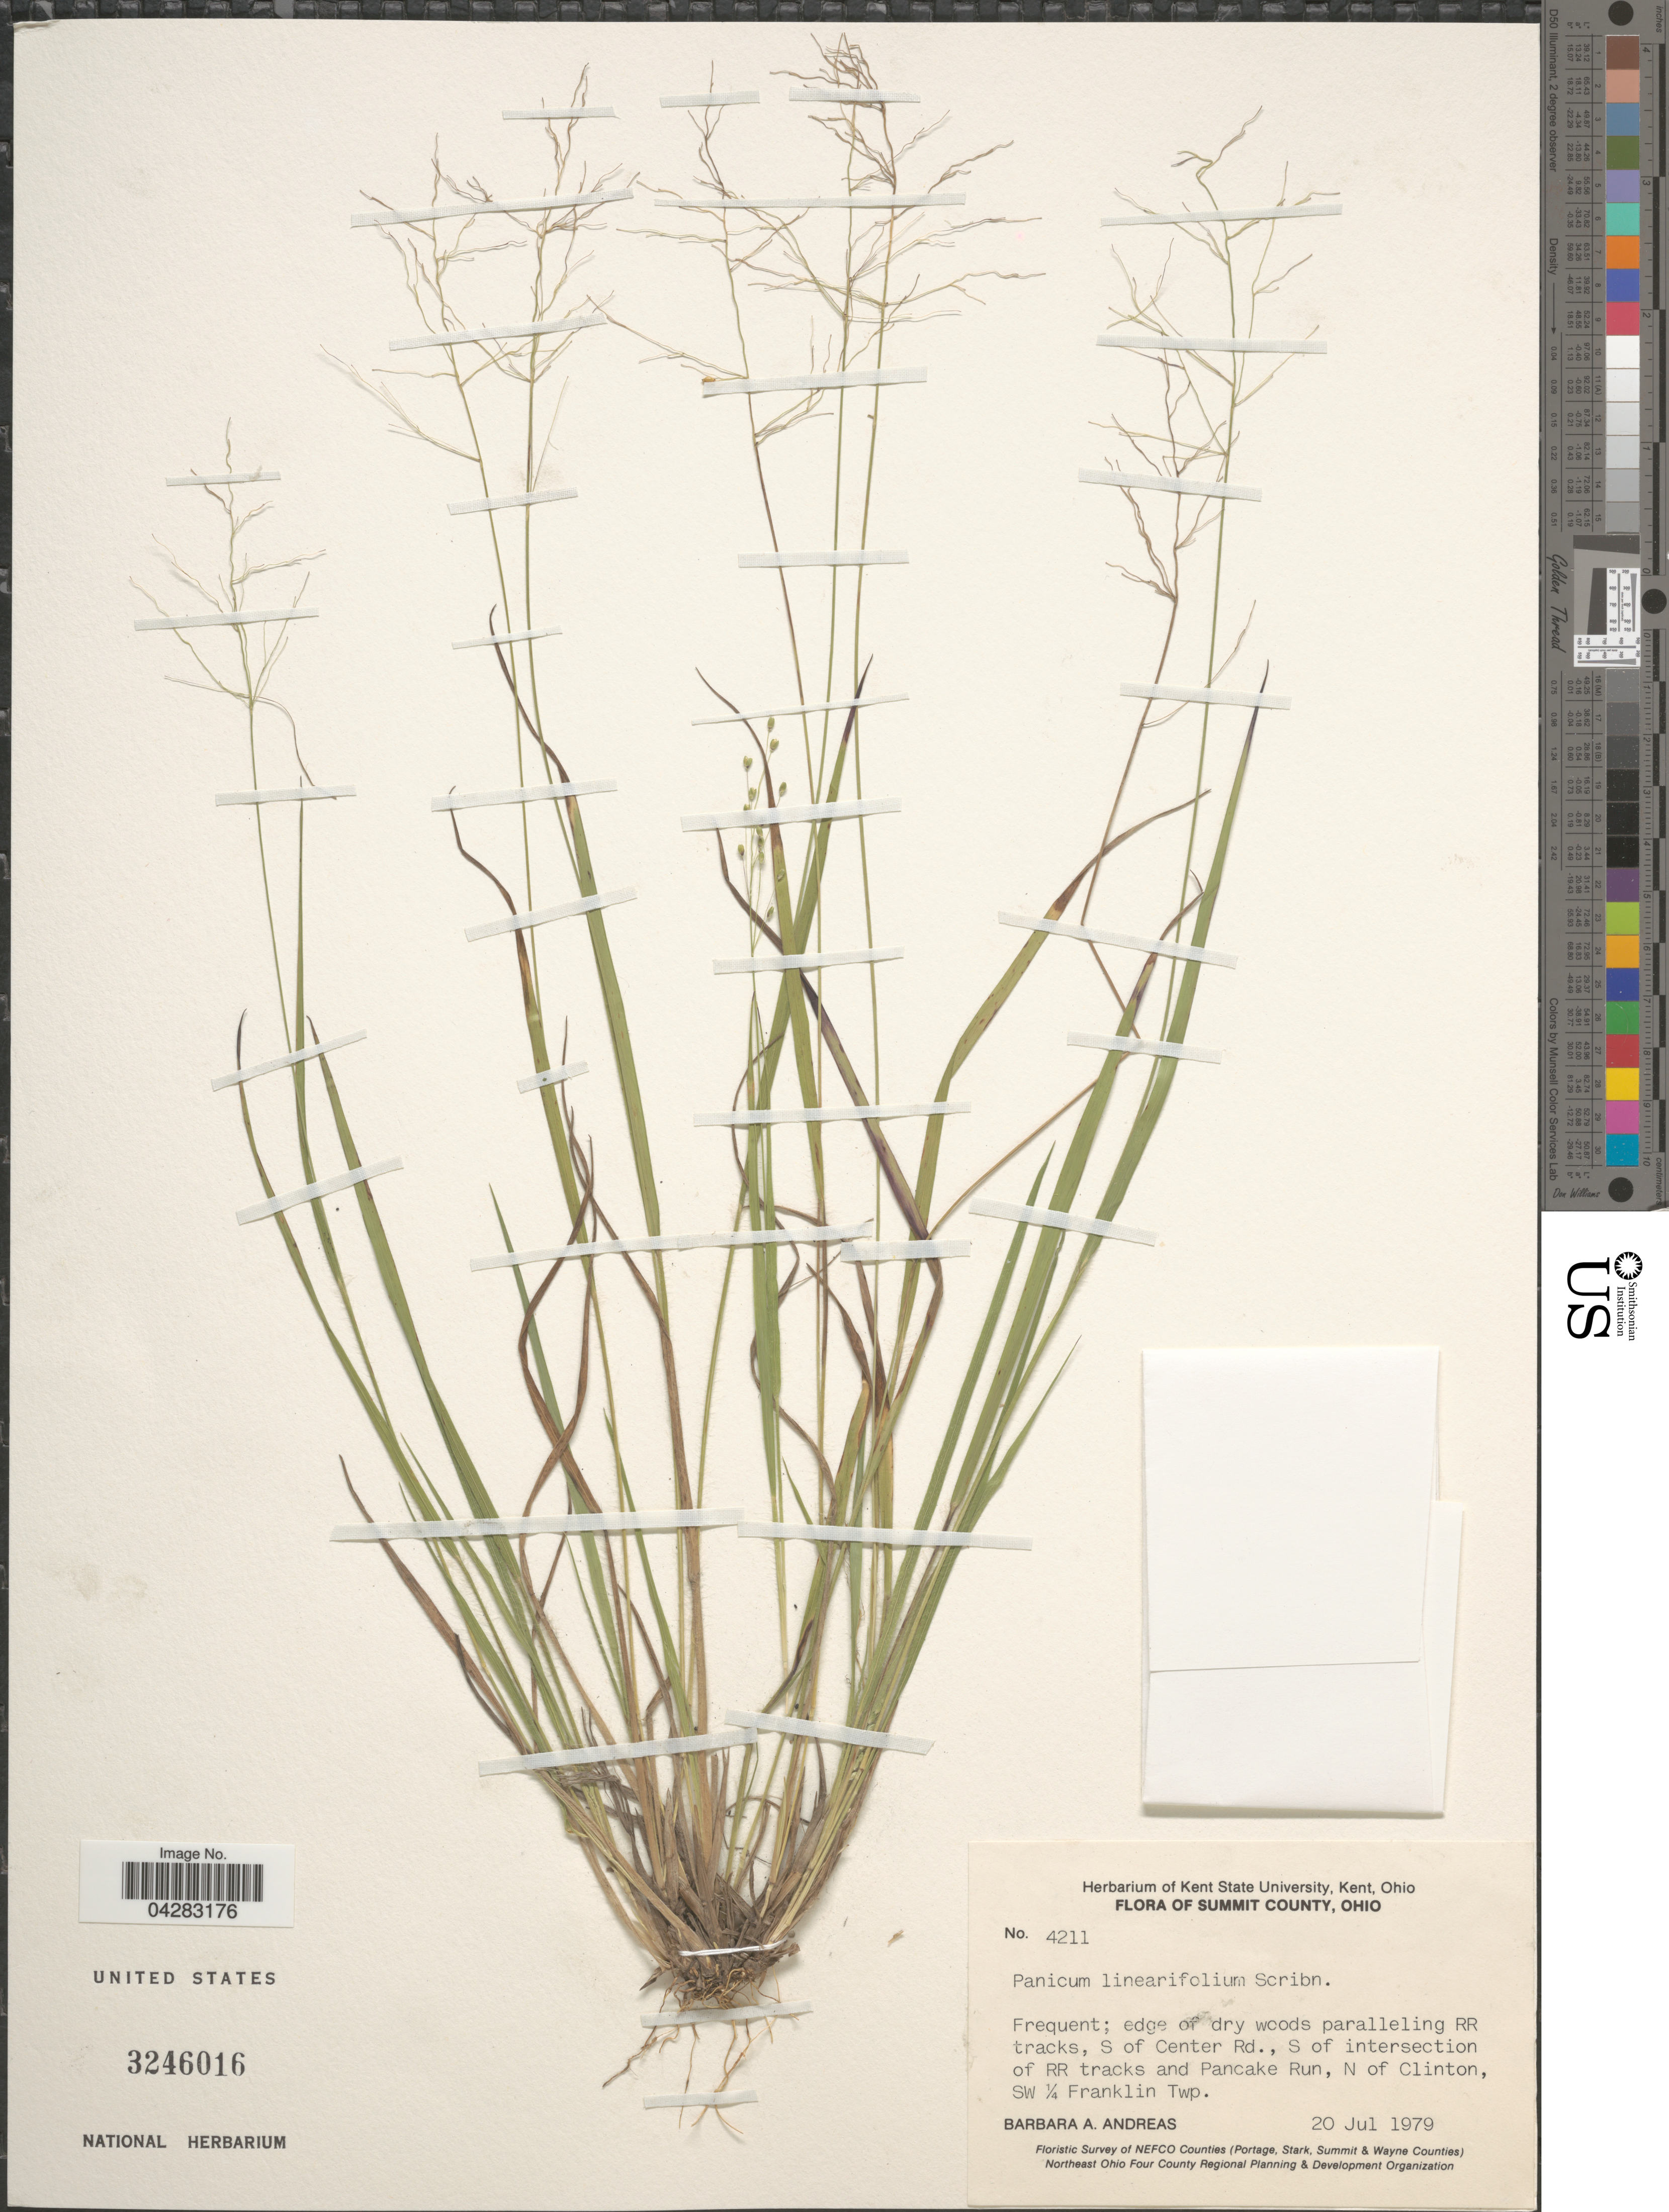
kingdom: Plantae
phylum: Tracheophyta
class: Liliopsida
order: Poales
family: Poaceae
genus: Dichanthelium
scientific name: Dichanthelium linearifolium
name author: (Scribn.) Gould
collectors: B. A. Andreas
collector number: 4211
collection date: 1979-07-20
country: United States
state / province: Ohio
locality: Summit County. Frequent; edge of dry woods paralleling RR tracks, S of Center Rd., S of intersection of RR tracks and Pancake Run, N of Clinton, SW ¼ Franklin Twp. Floristic Survey of NEFCO Counties (Portage, Stark, Summit & Wayne Counties).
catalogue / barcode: US 3246016